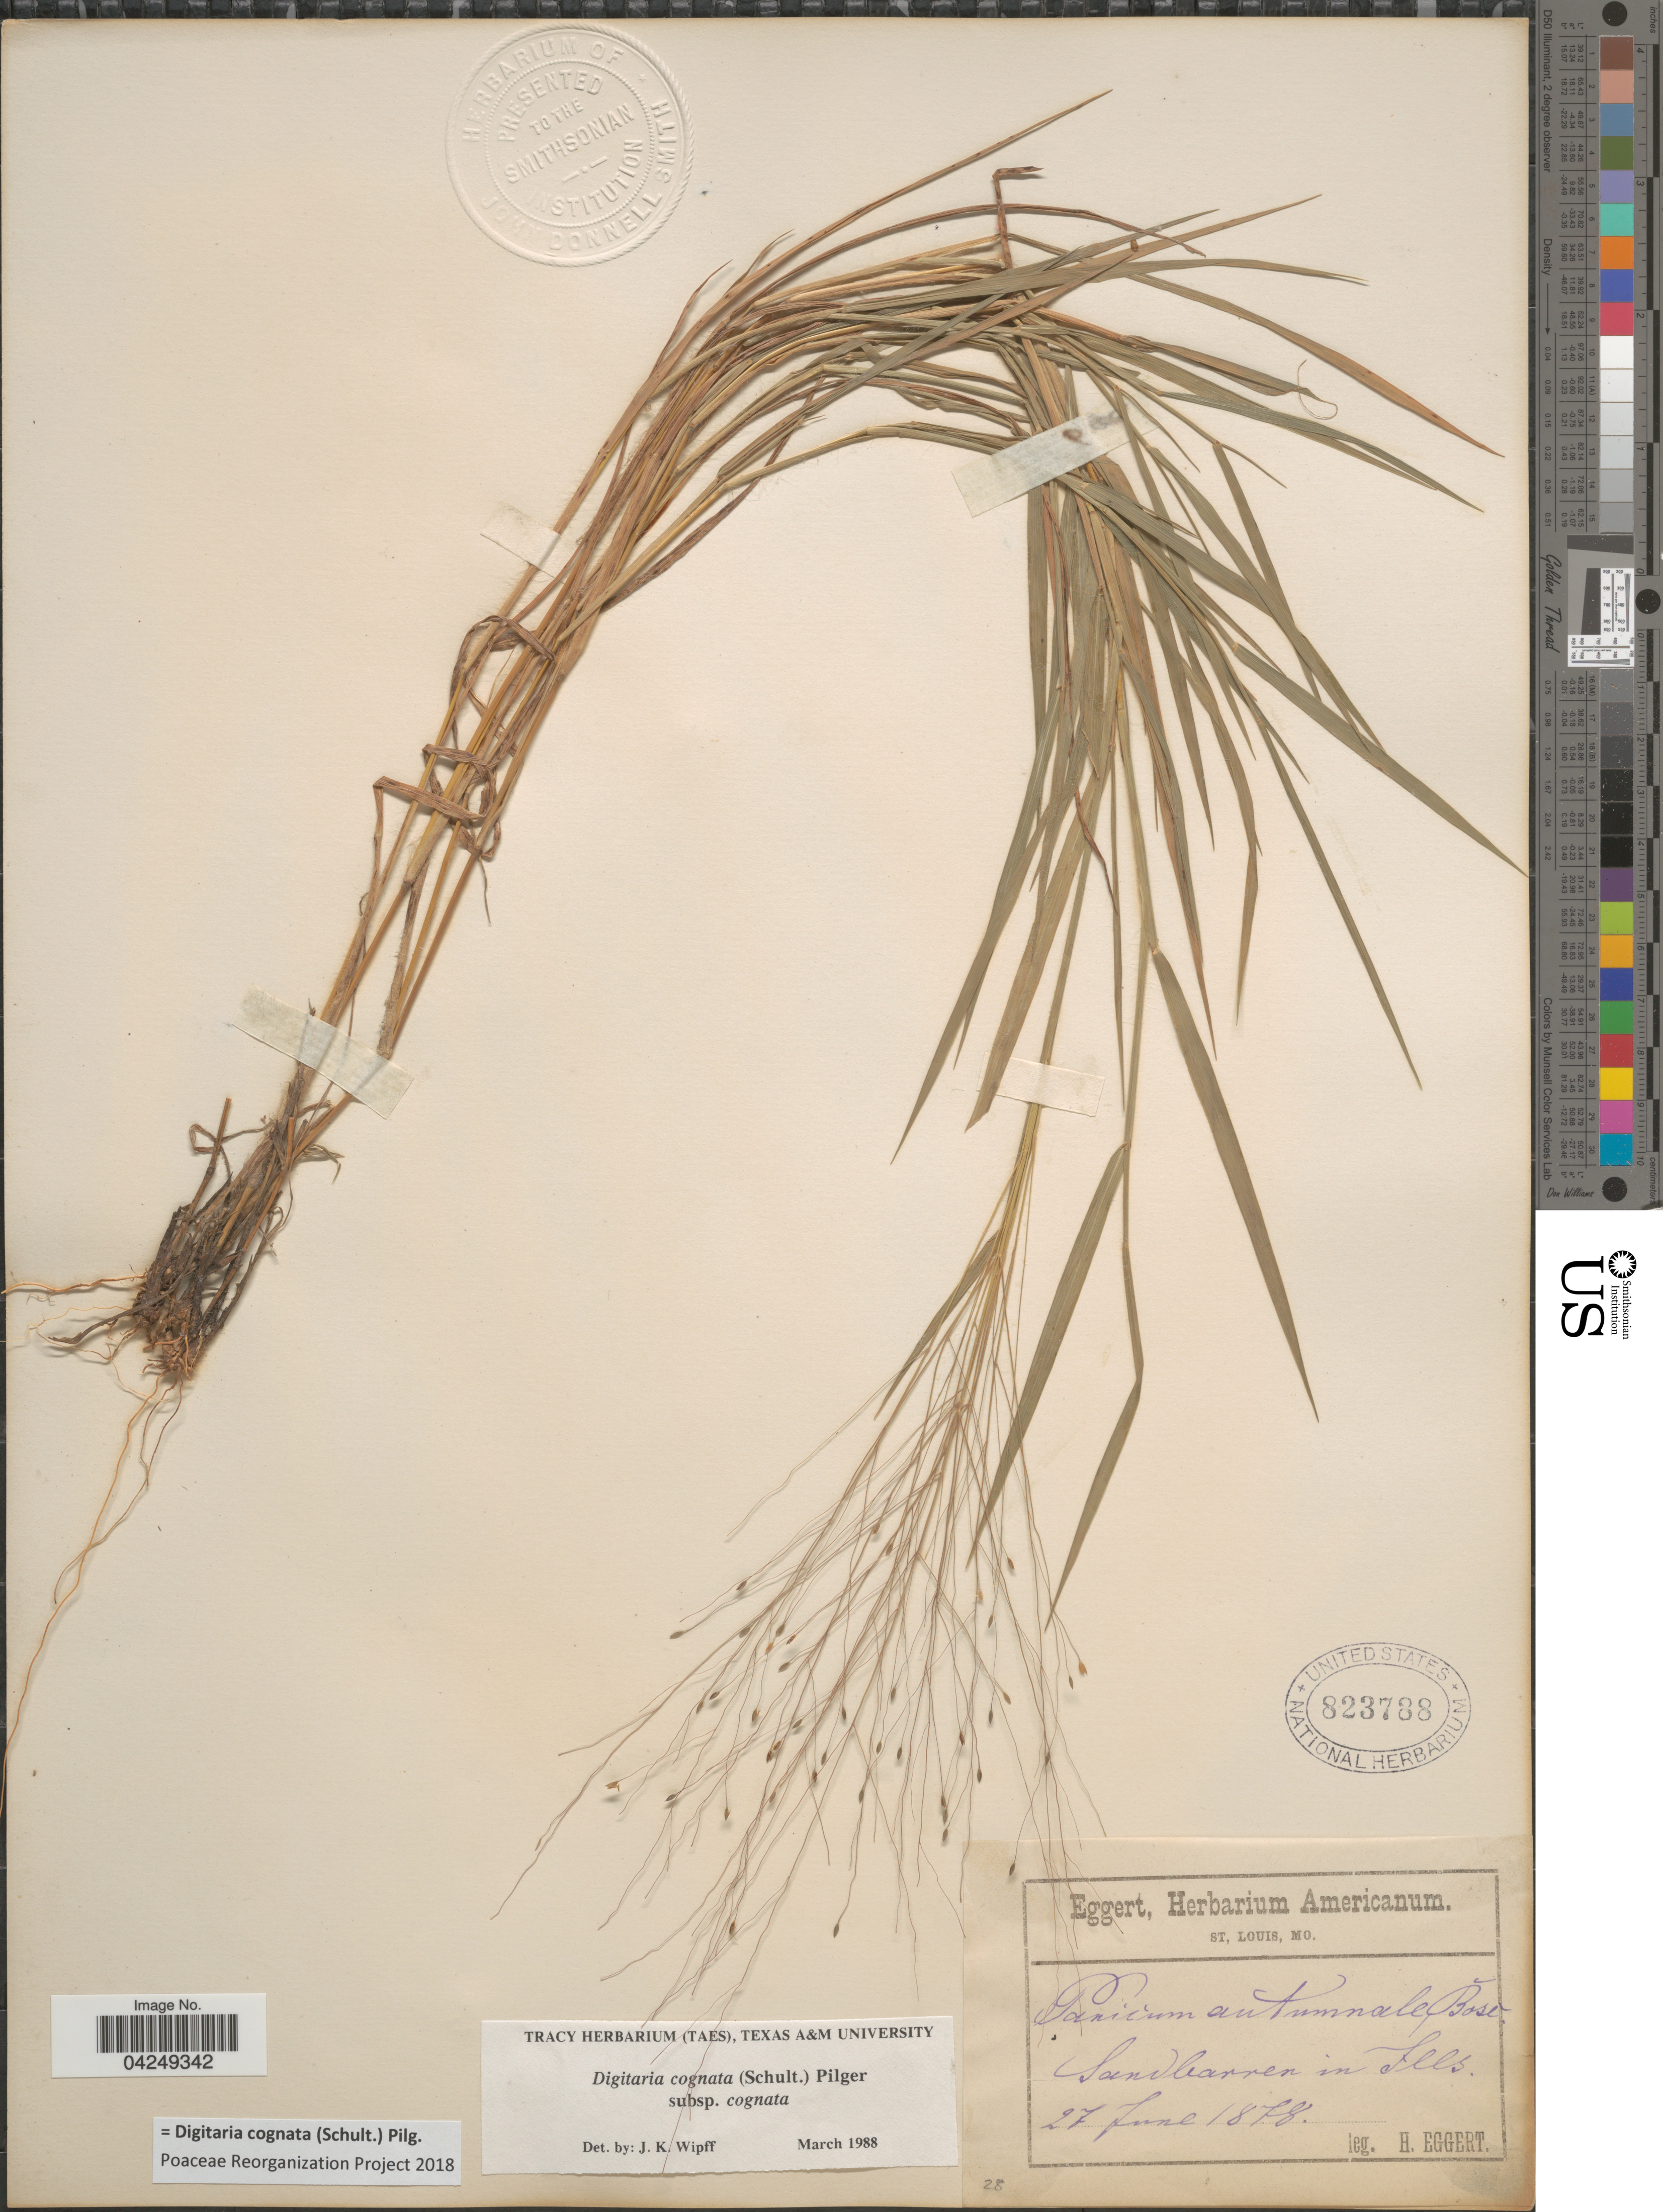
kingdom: Plantae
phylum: Tracheophyta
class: Liliopsida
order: Poales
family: Poaceae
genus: Digitaria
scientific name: Digitaria cognata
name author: (Scult.) Pilg.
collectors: H. Eggert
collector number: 28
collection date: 1878-06-27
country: United States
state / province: Illinois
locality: Sandbarren in Ills.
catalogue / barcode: US 823788